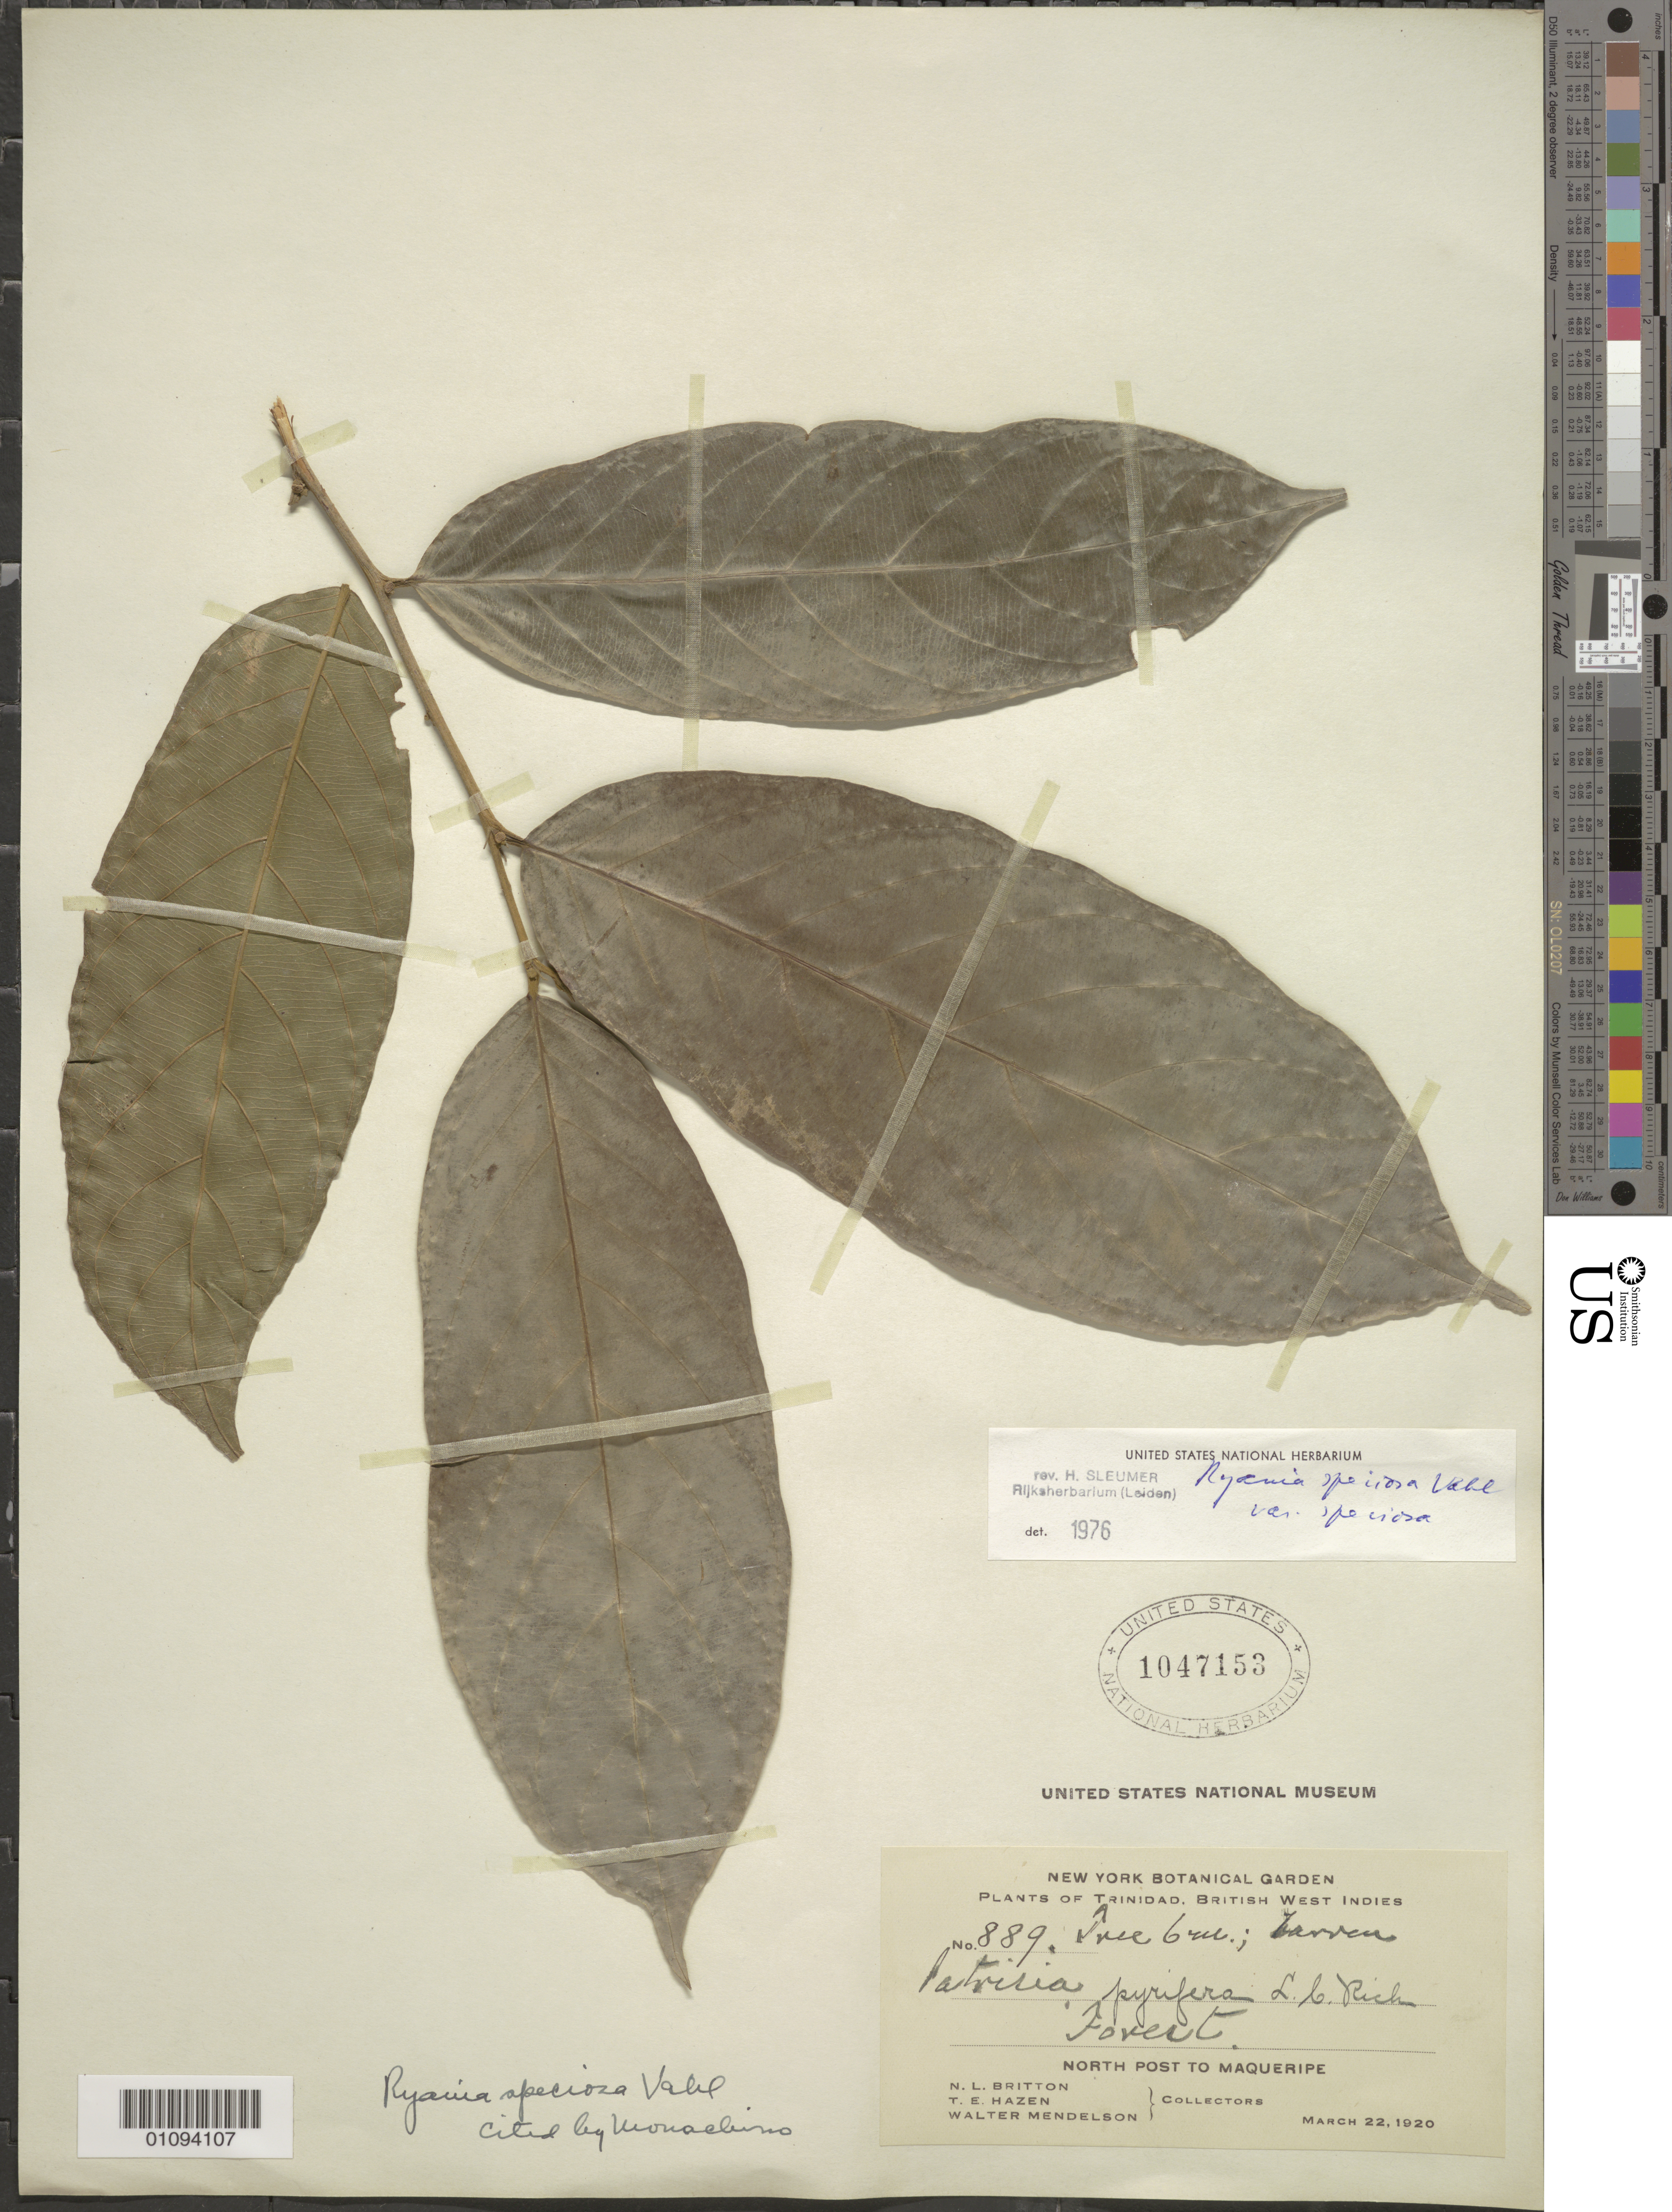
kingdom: Plantae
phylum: Tracheophyta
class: Magnoliopsida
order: Malpighiales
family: Salicaceae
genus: Ryania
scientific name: Ryania speciosa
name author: Vahl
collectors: N. Britton, T. E. Hazen & W. Mendelson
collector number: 889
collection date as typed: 22 Mar 1920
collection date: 1920-03-22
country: Trinidad and Tobago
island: Trinidad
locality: N post to Maqueripe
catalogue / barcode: US 1047153